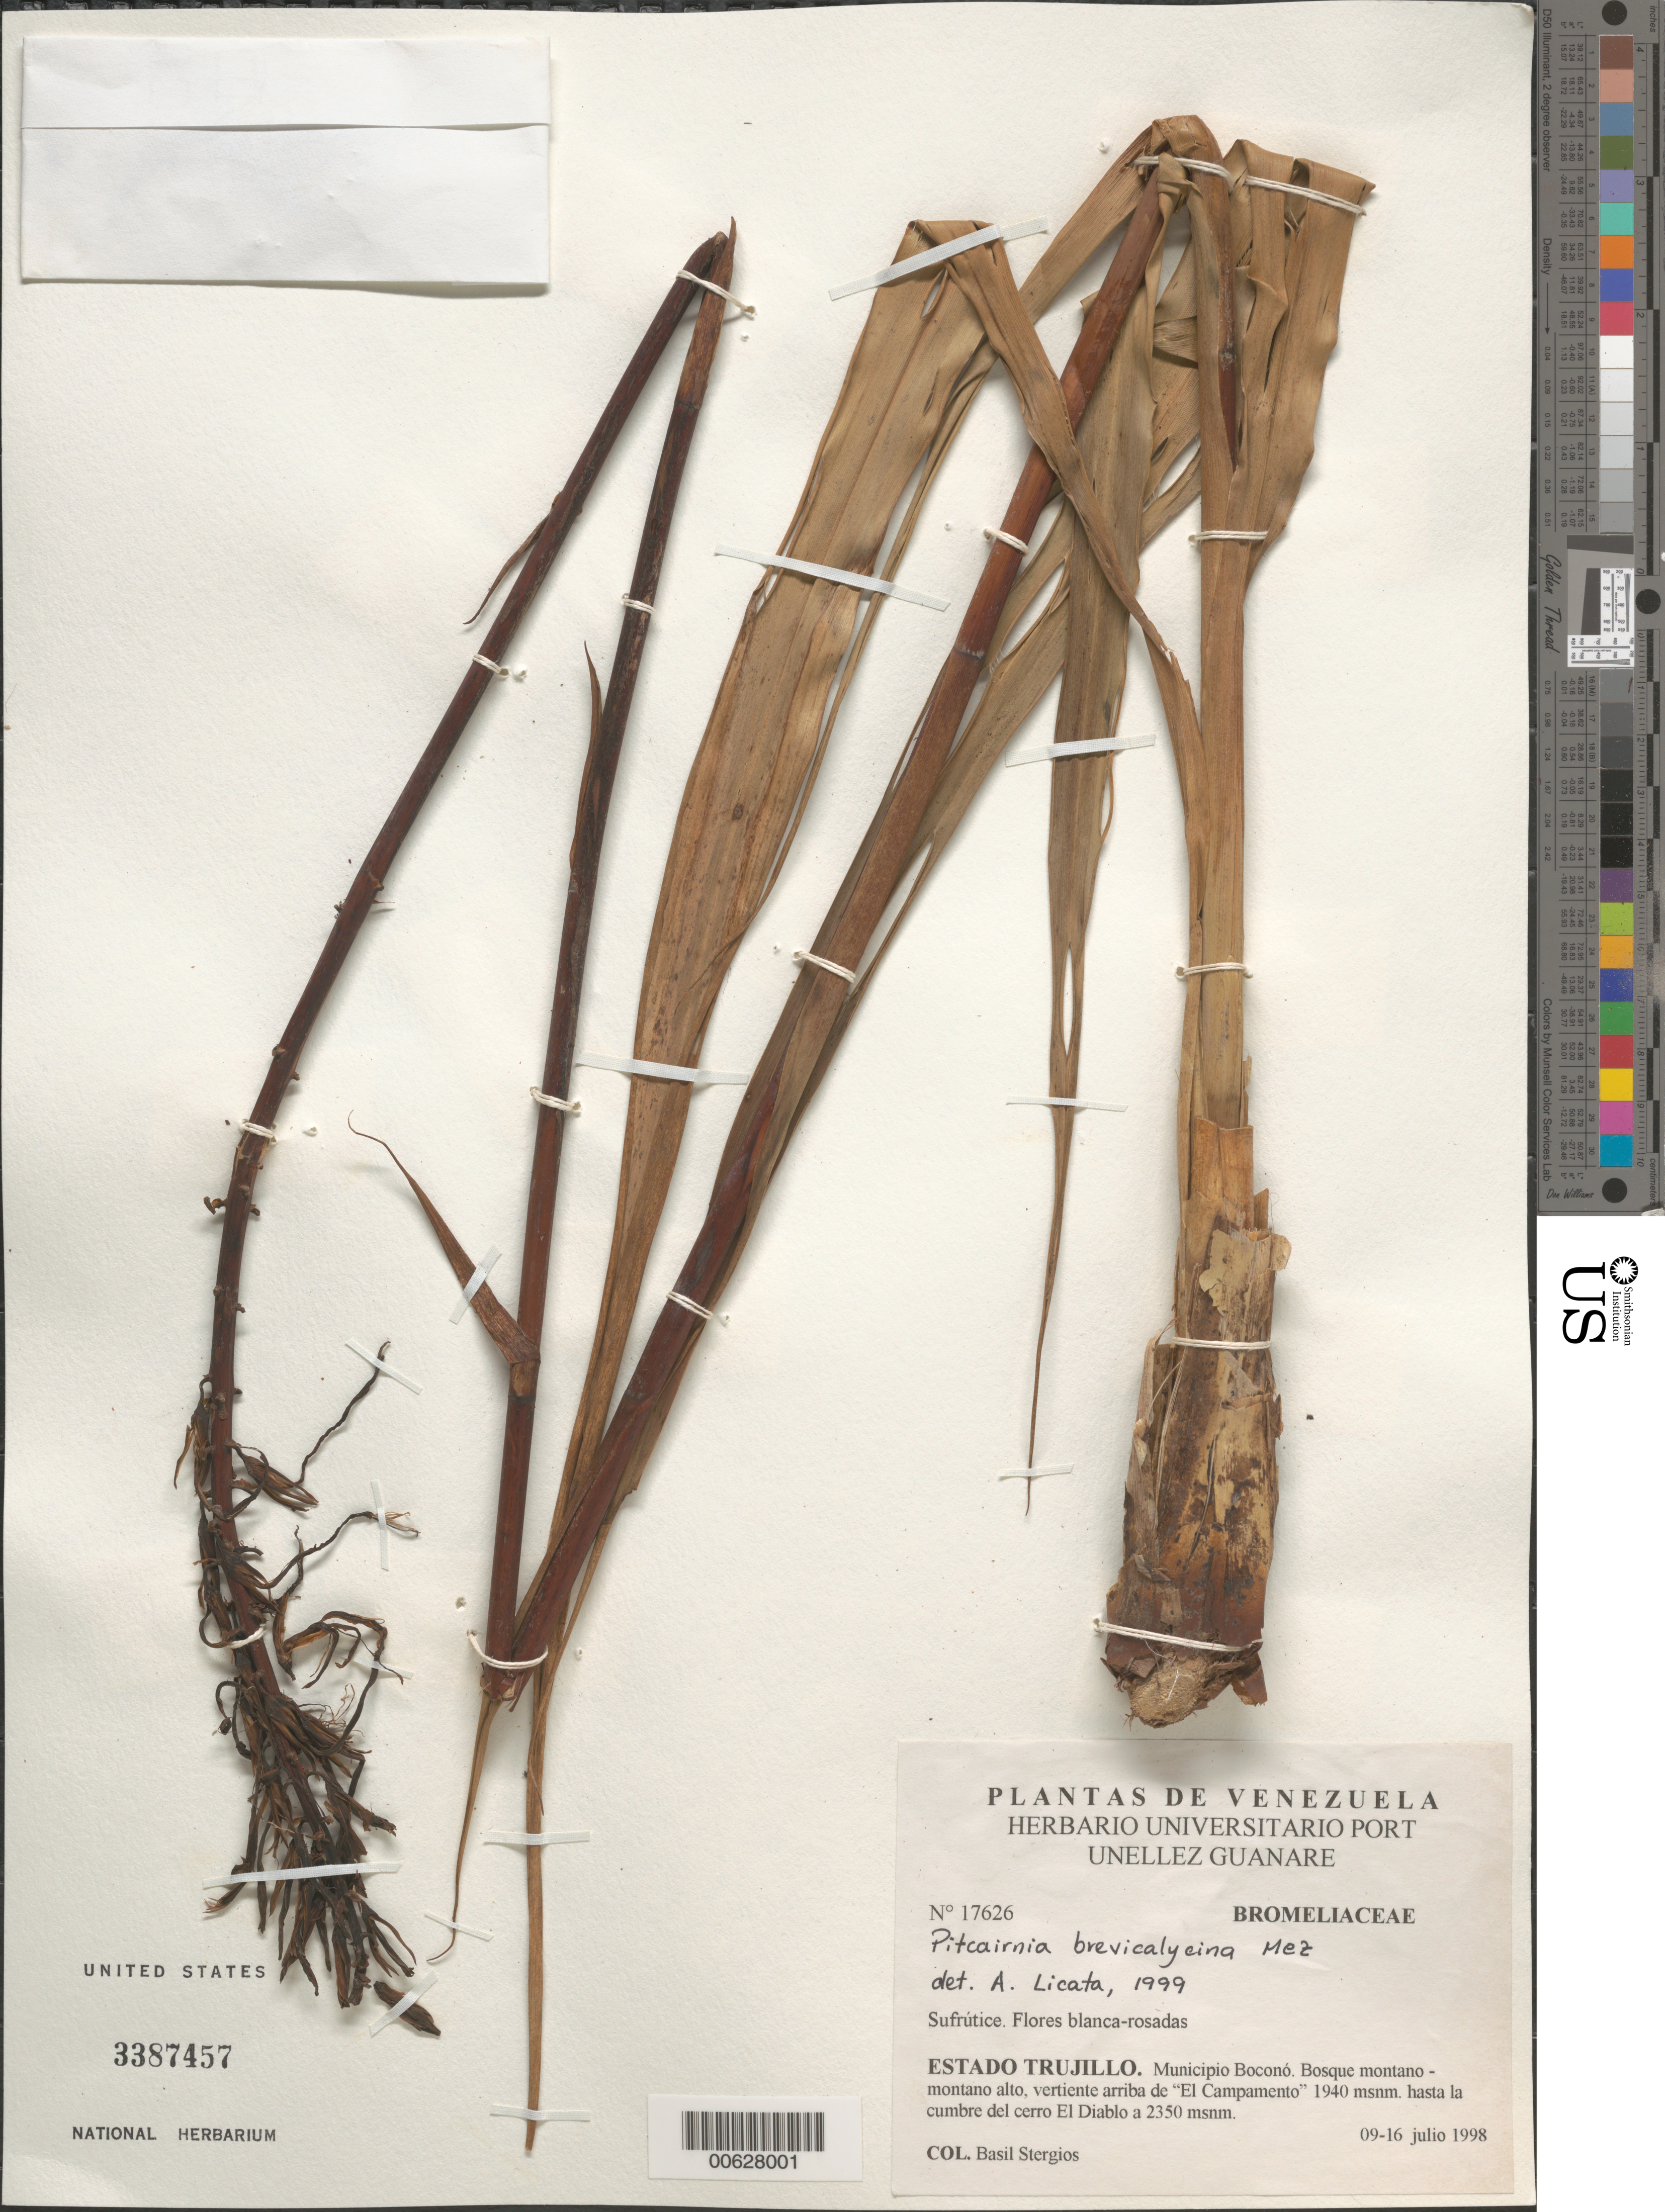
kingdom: Plantae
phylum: Tracheophyta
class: Liliopsida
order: Poales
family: Bromeliaceae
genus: Pitcairnia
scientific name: Pitcairnia brevicalycina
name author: Mez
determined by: Licata, A., (PORT), Univ. Nac. Exp. de los Llanos Ezequiel Zamora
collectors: B. G. Stergios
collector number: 17626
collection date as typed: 09 Jul 1998 to 16 Jul 1998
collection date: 1998-07-09/1998-07-16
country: Venezuela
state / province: Trujillo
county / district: Boconó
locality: Vertiente arriba de El Campamento 1940 m hasta la cumbre del cerro El Diablo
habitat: Bosque mantano - montano alto.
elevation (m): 1940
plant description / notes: NY, PORT, US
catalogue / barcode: US 3387457